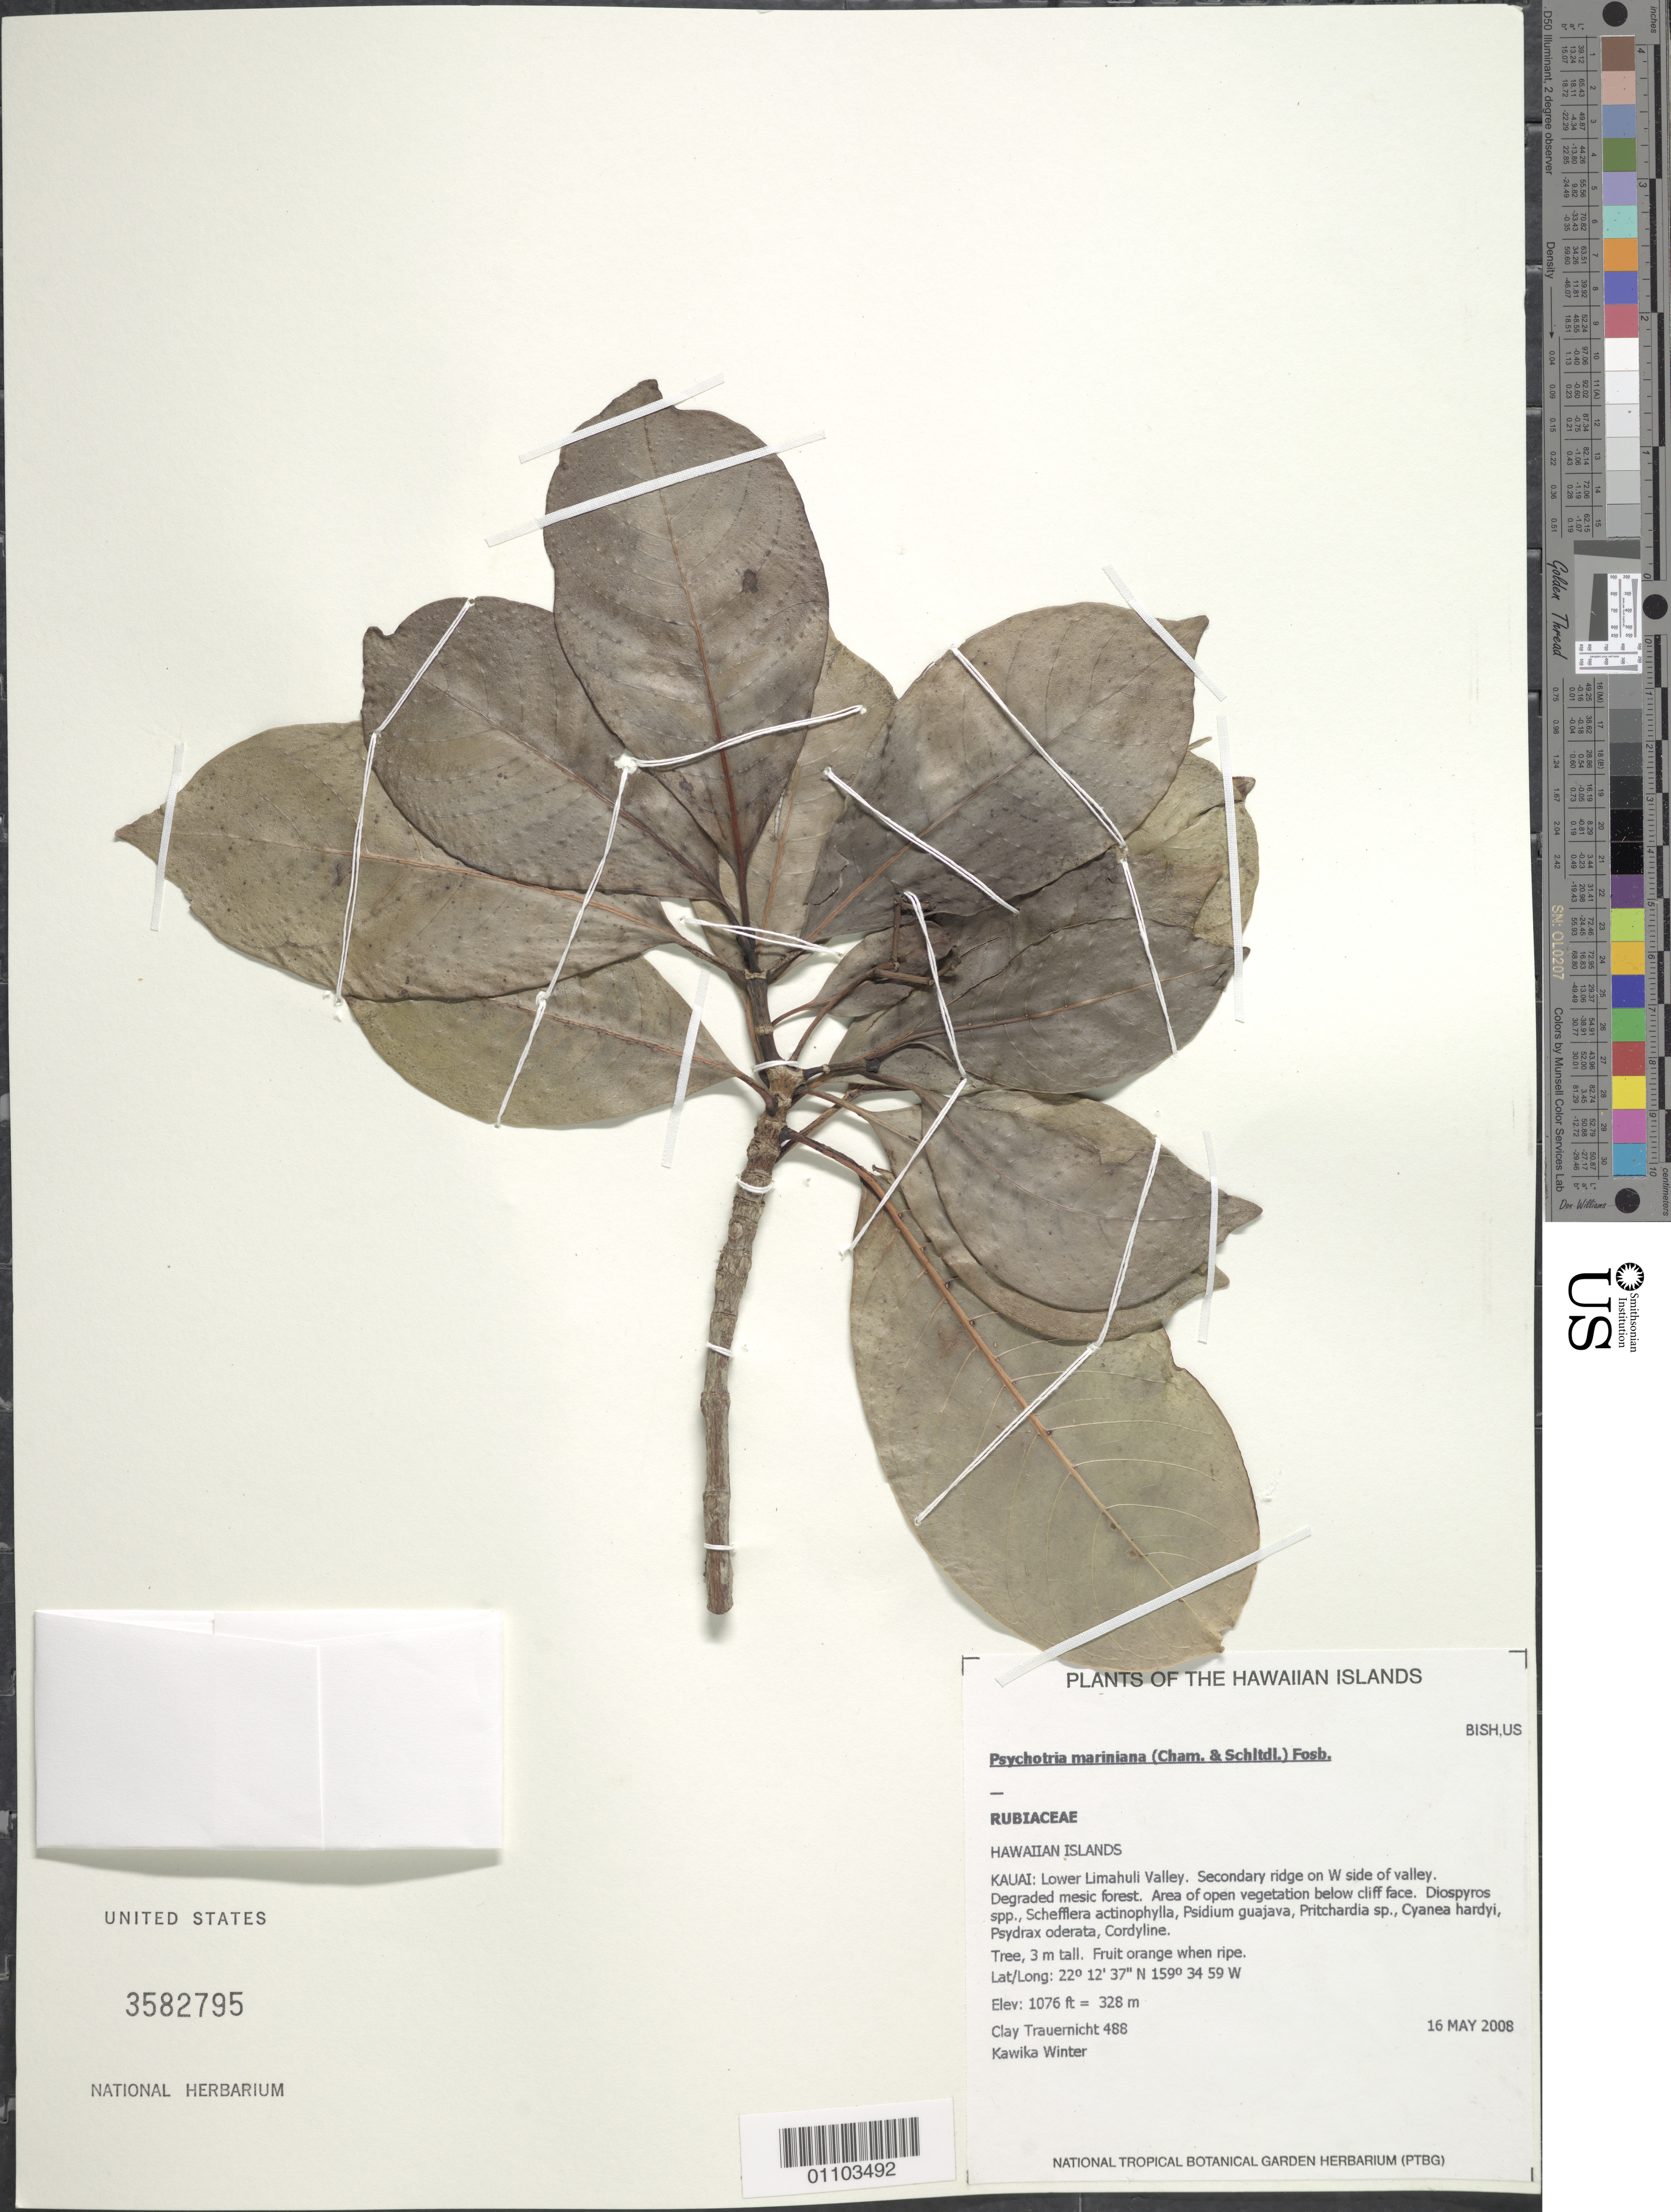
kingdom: Plantae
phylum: Tracheophyta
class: Magnoliopsida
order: Gentianales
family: Rubiaceae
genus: Psychotria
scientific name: Psychotria mariniana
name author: (Cham. & Schltdl.) Fosberg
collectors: C. Trauernicht & K. Winter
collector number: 488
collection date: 2008-05-16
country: United States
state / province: Hawaii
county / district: Kaui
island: Kaua'i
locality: Lower Limahuli Valley. Secondary ridge on w. side of valley.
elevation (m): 328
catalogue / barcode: US 3582795